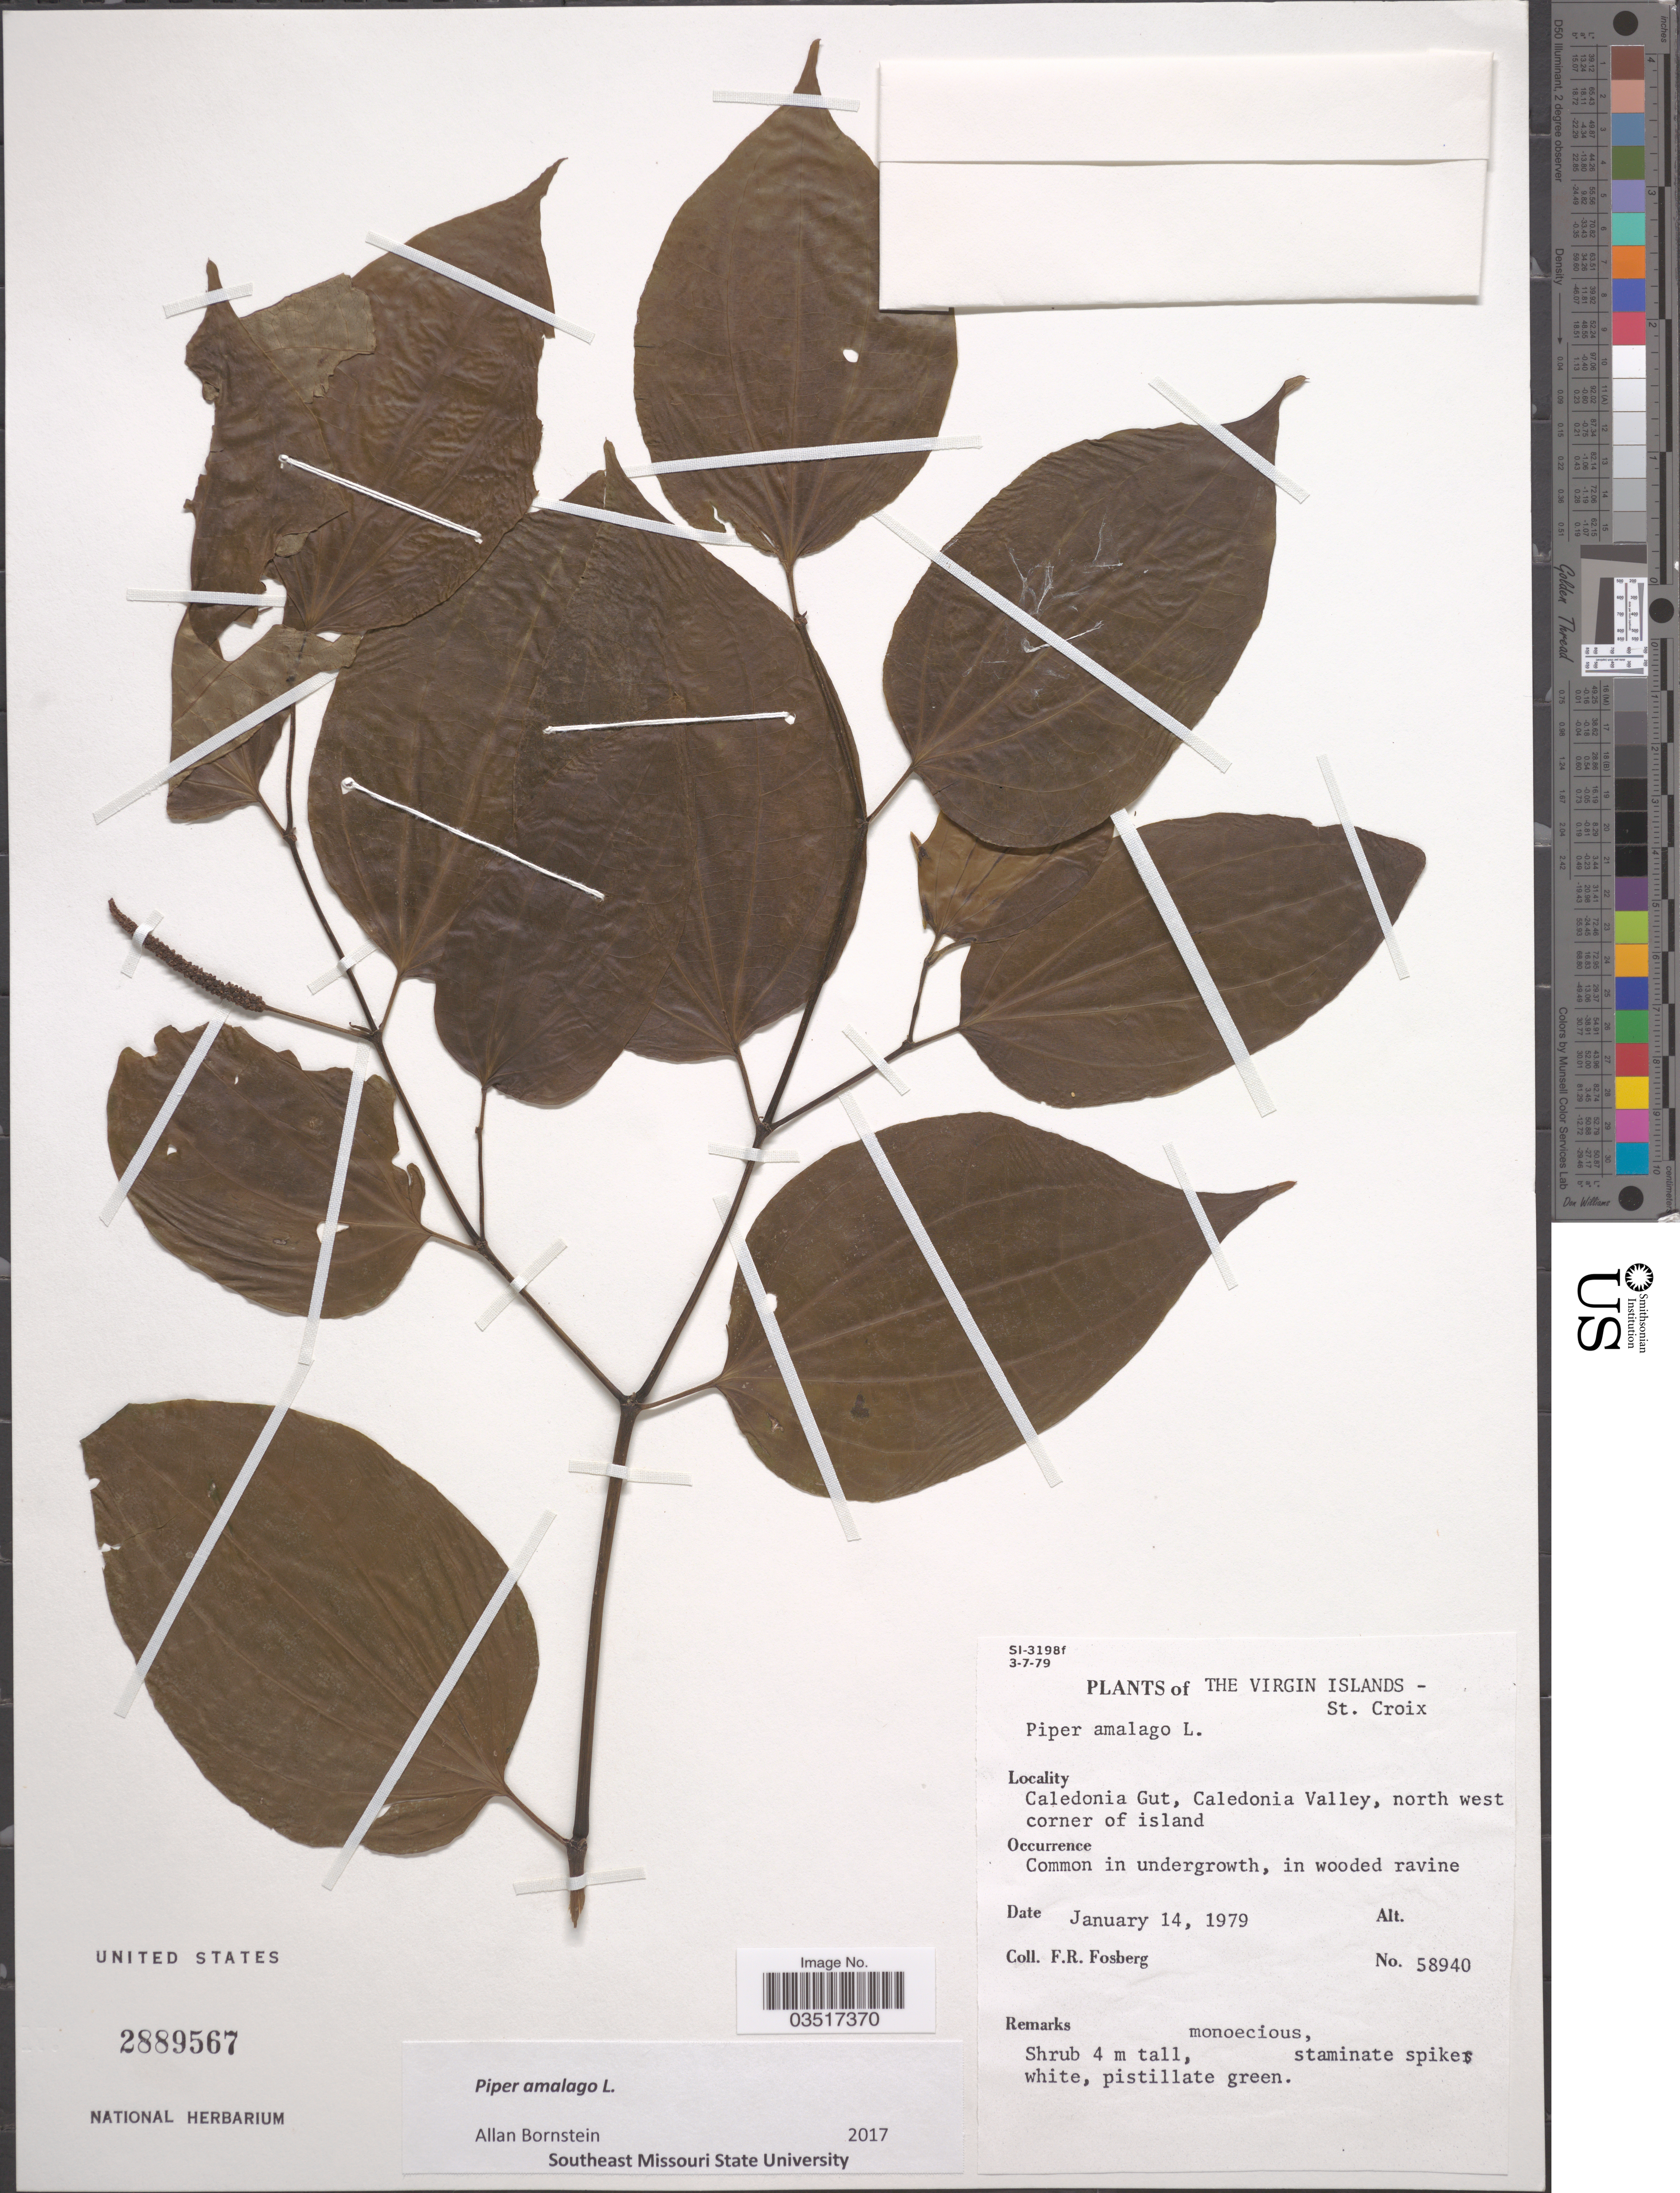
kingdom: Plantae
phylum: Tracheophyta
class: Magnoliopsida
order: Piperales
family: Piperaceae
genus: Piper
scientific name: Piper amalago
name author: L.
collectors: F. R. Fosberg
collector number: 58940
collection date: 1979-01-14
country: U.S. Virgin Islands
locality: St. Croix. Caledonia Gut, Caledonia Valley, north west corner of island.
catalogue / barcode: US 2889567